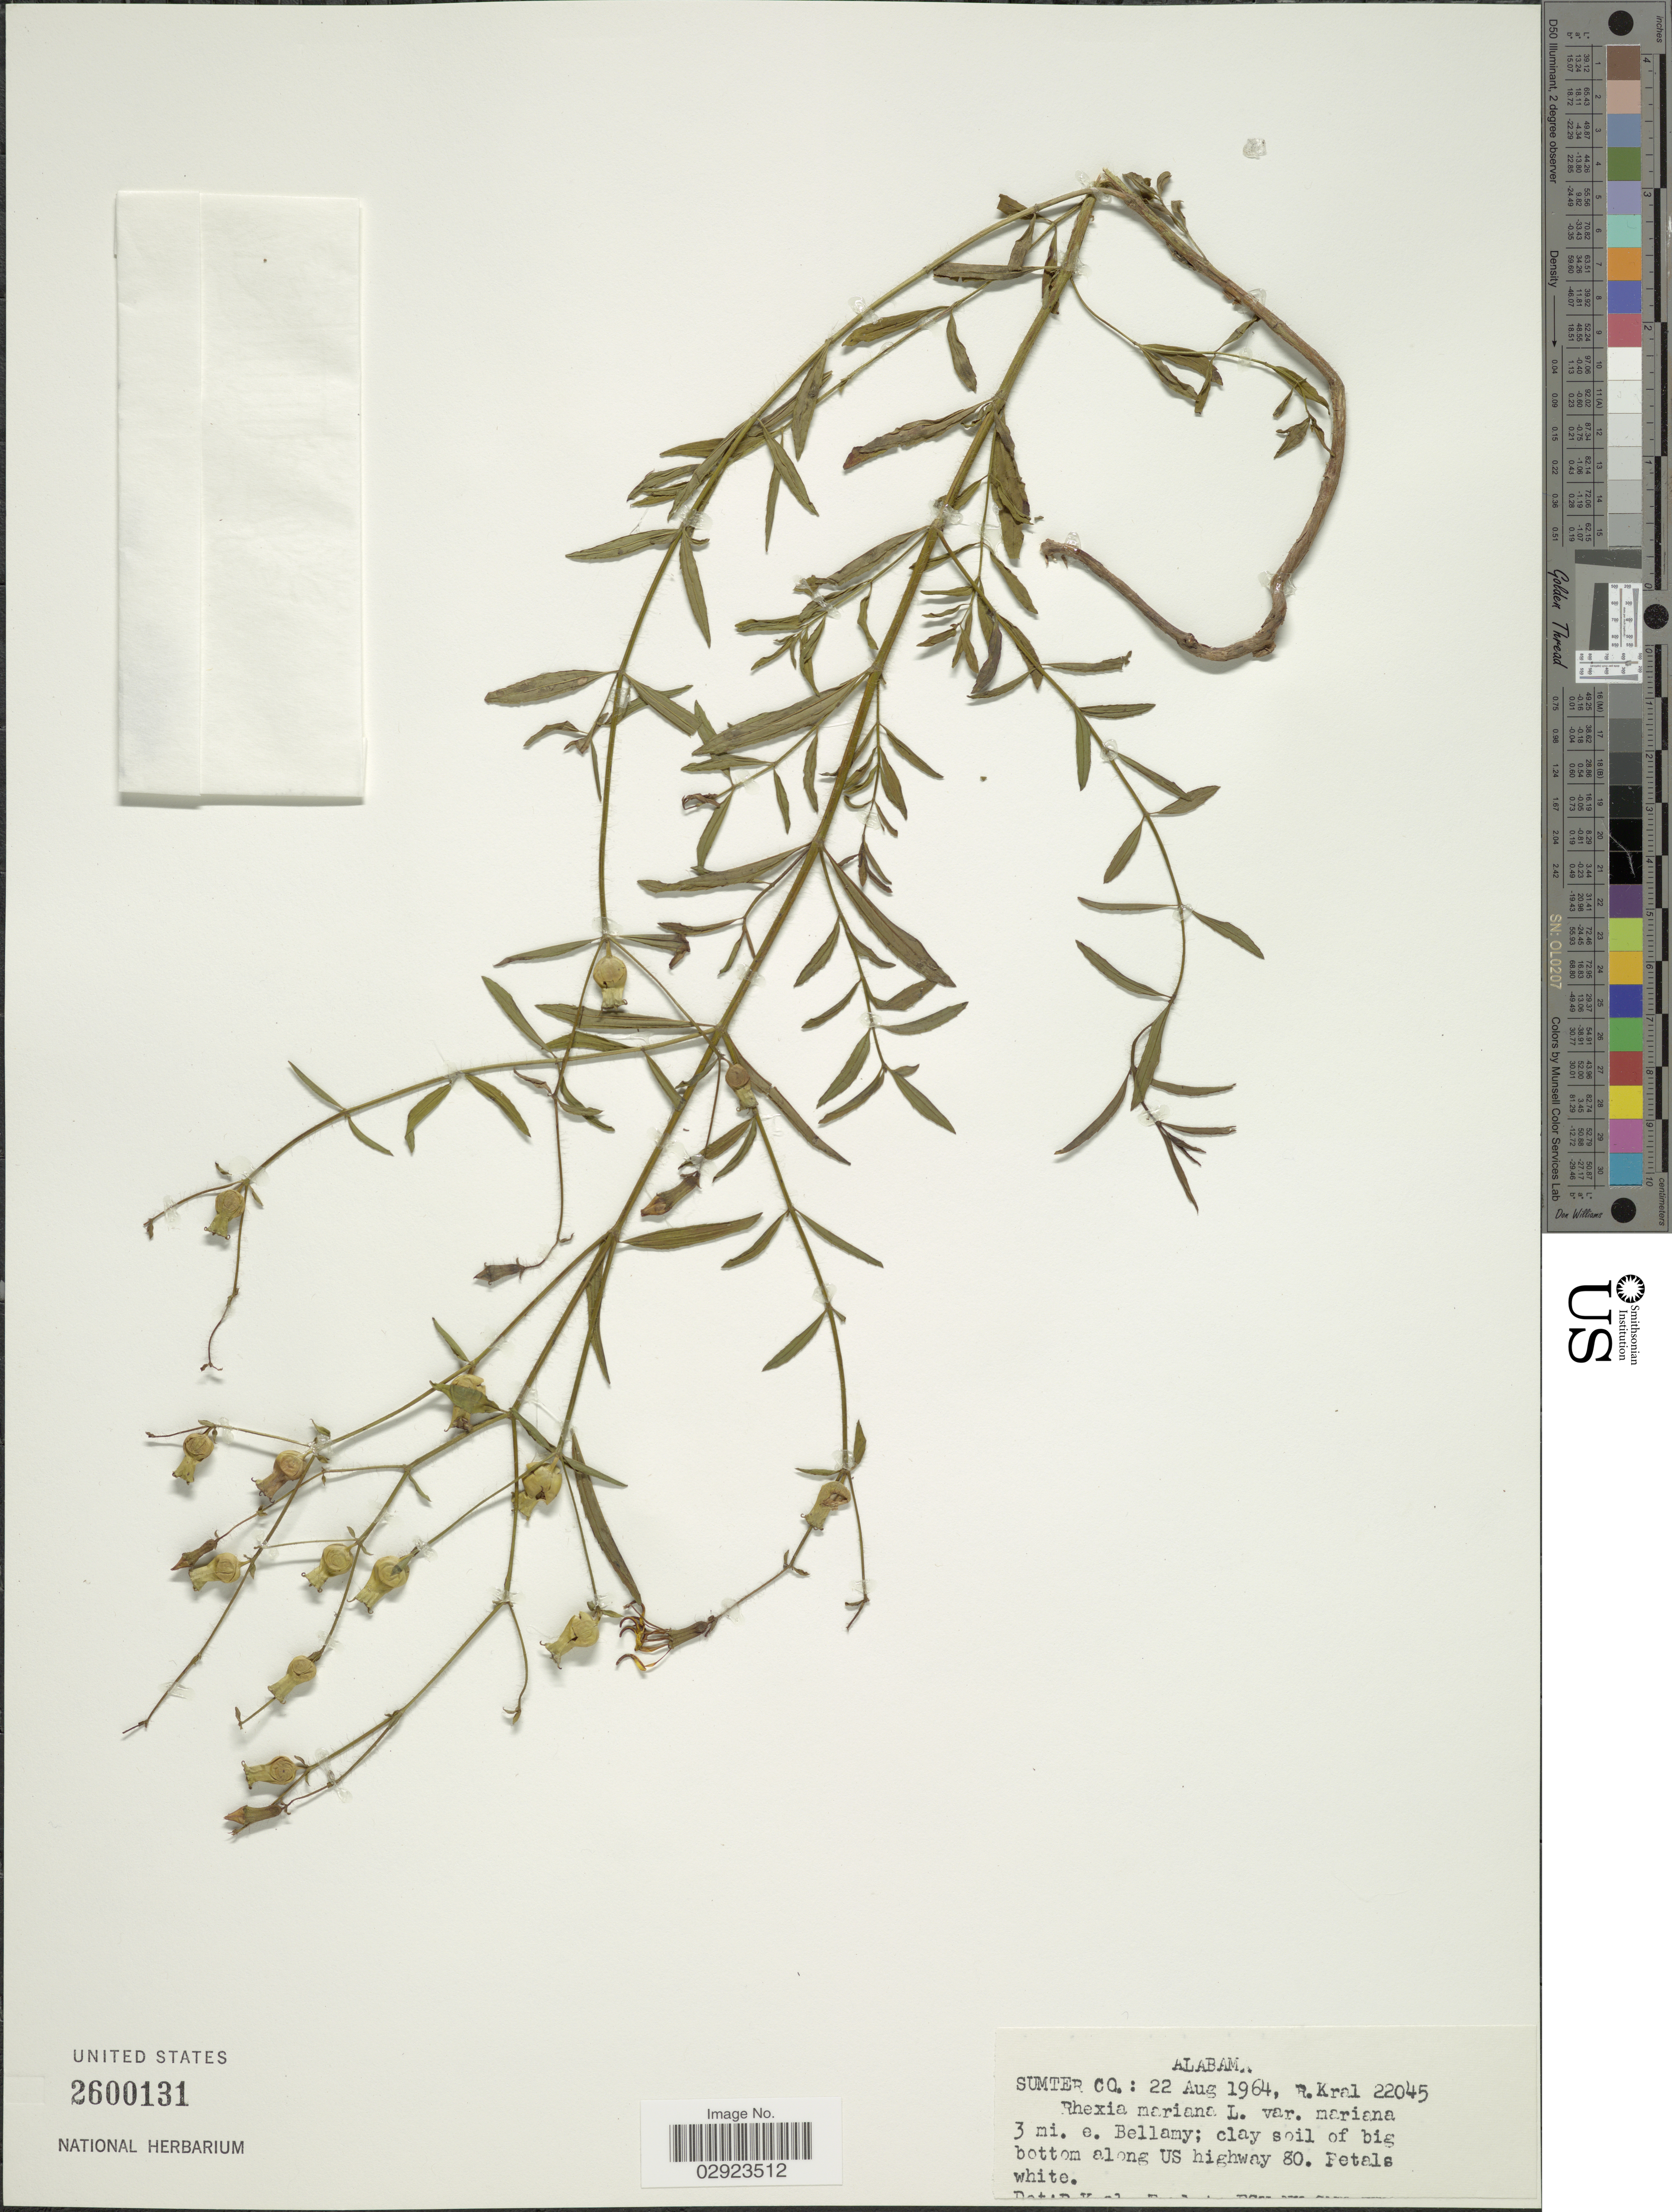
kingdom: Plantae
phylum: Tracheophyta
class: Magnoliopsida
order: Myrtales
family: Melastomataceae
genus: Rhexia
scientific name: Rhexia mariana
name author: L.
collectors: R. Kral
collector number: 22045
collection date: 1964-08-22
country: United States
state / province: Alabama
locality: Sumter Co. 3 mi. e. Bellany; along US highway 80.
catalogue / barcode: US 2600131